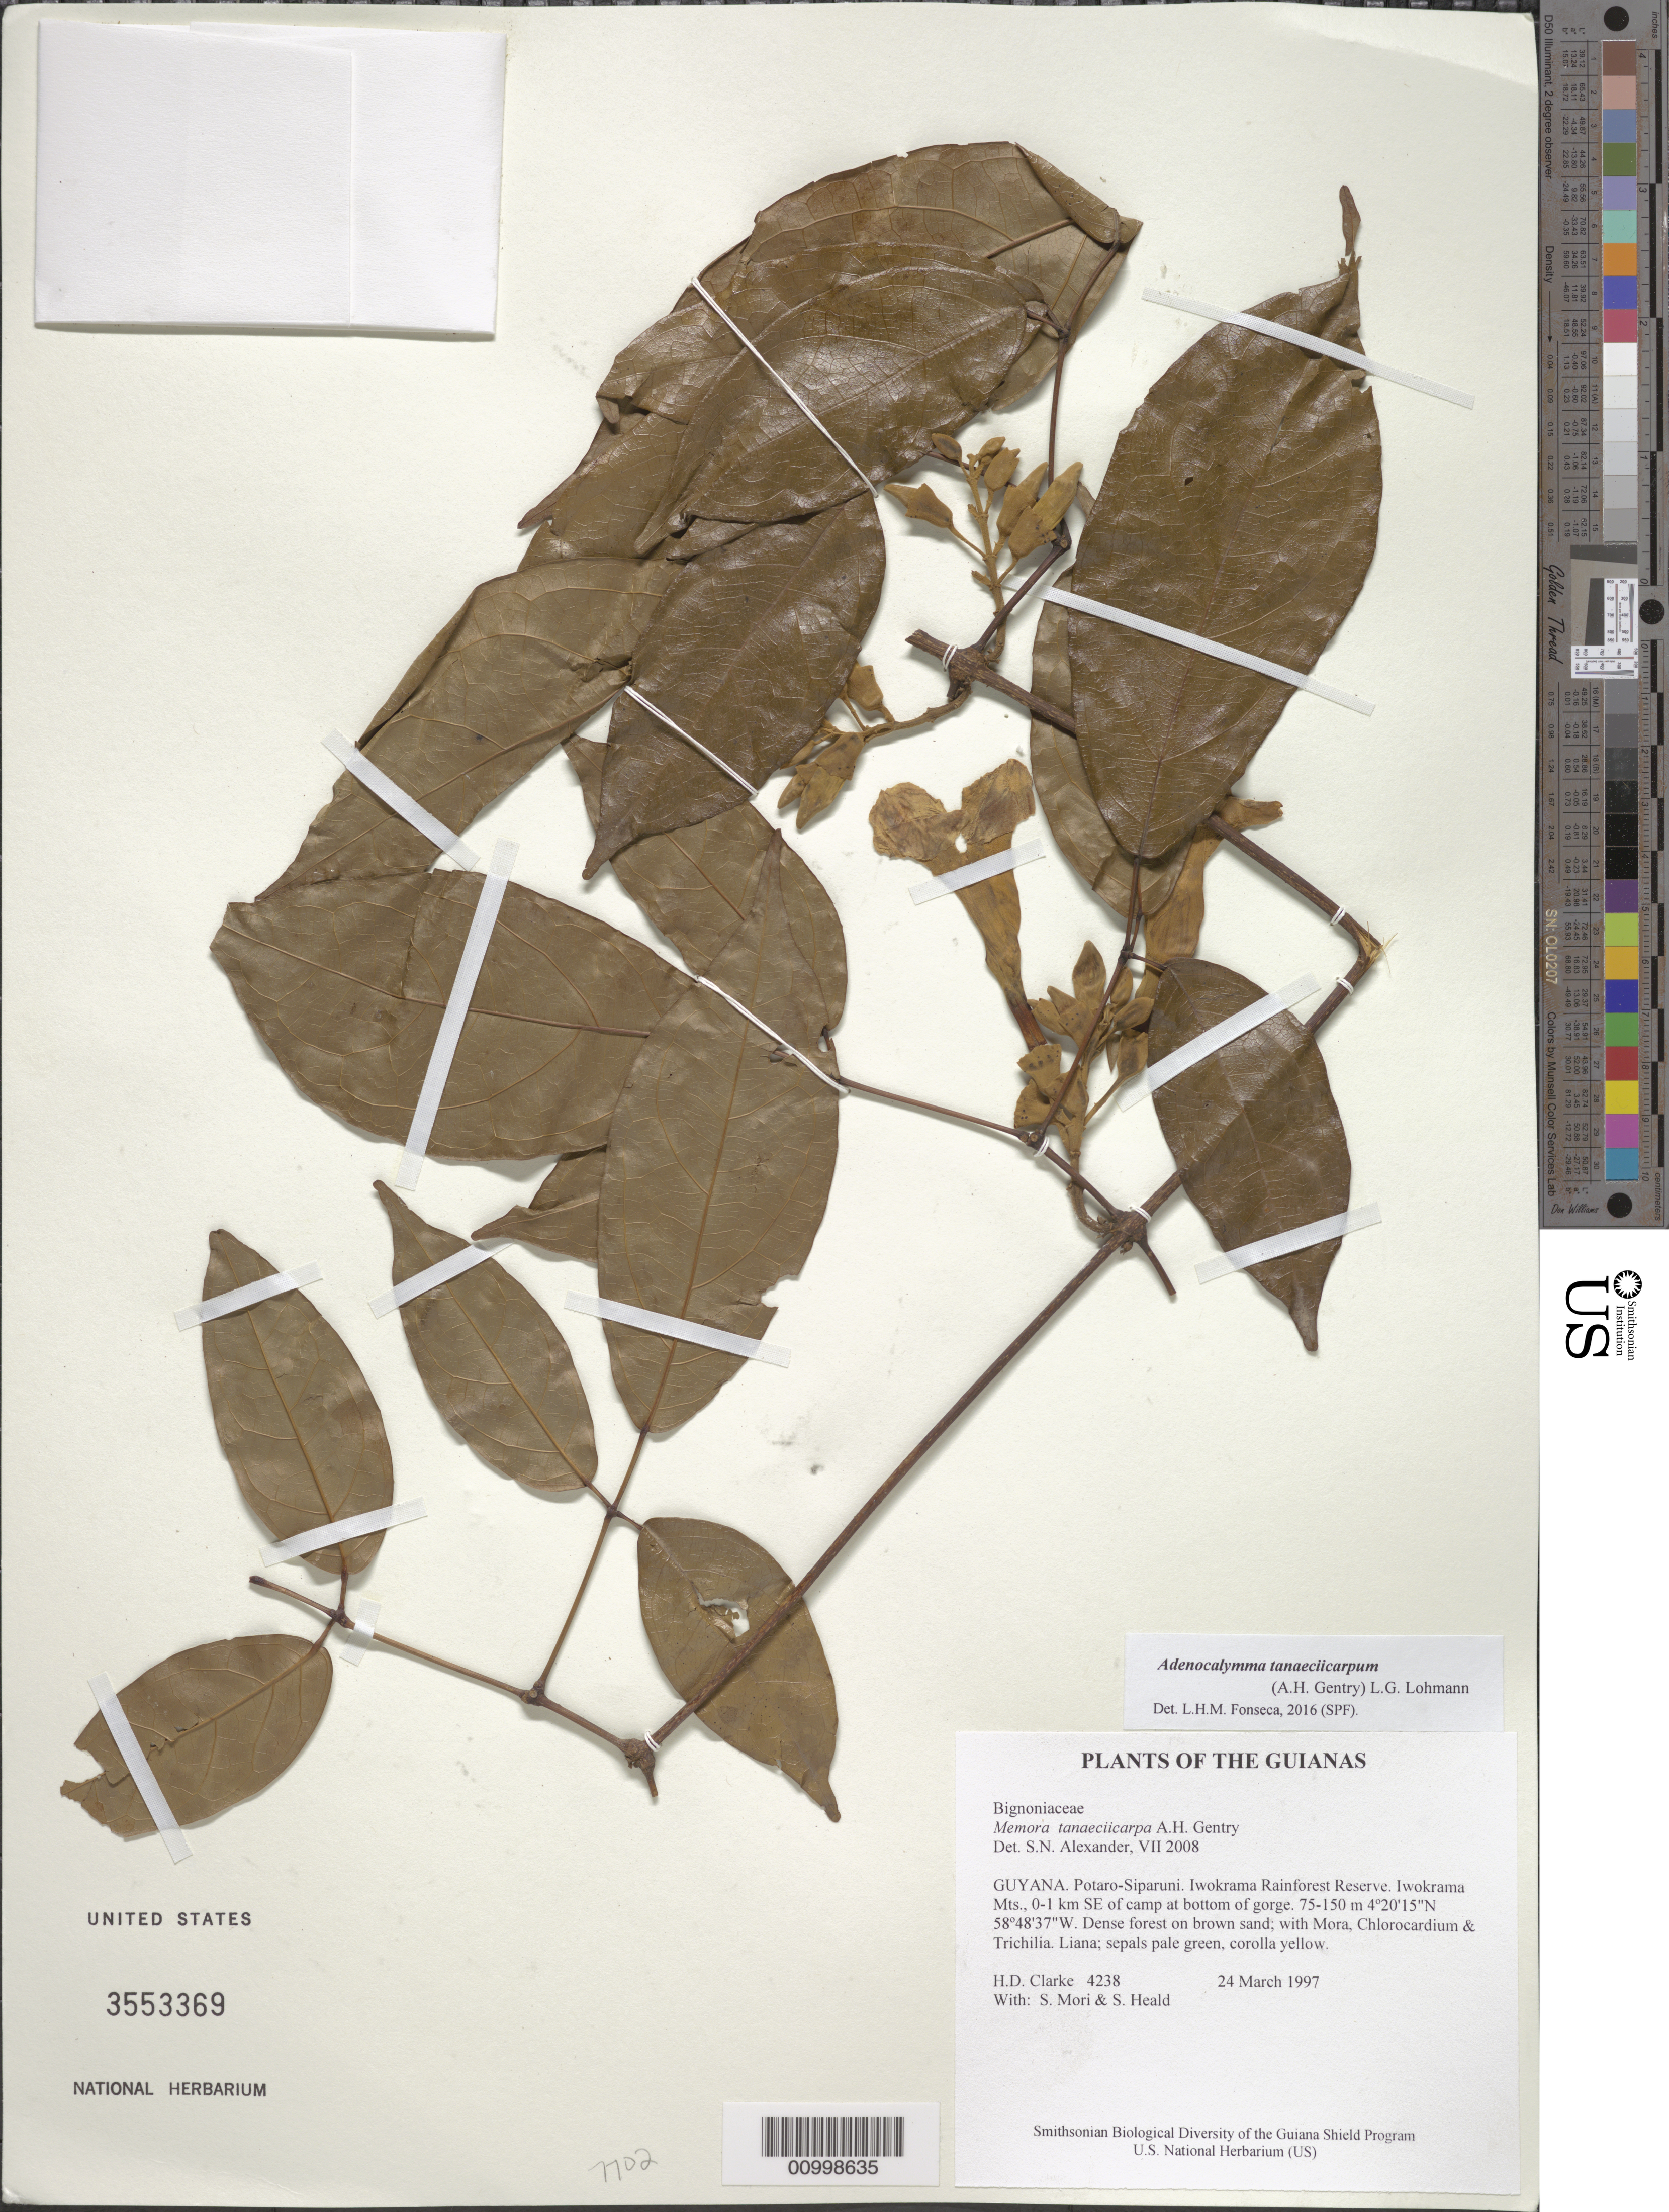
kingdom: Plantae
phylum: Tracheophyta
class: Magnoliopsida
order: Lamiales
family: Bignoniaceae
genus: Adenocalymma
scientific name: Adenocalymma tanaeciicarpum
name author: (A.H. Gentry) L.G. Lohmann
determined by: Fonseca, L. H. M.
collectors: H. D. Clarke, S. Mori & S. Heald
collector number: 4238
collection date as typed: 24 March 1997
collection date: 1997-03-24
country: Guyana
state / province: Potaro-Siparuni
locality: Iwokrama Rainforest Reserve. Iwokrama Mts., 0-1 km SE of camp at bottom of gorge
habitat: Dense forest on brown sand; with Mora, Chlorocardium & Trichilia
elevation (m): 75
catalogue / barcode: US 3553369